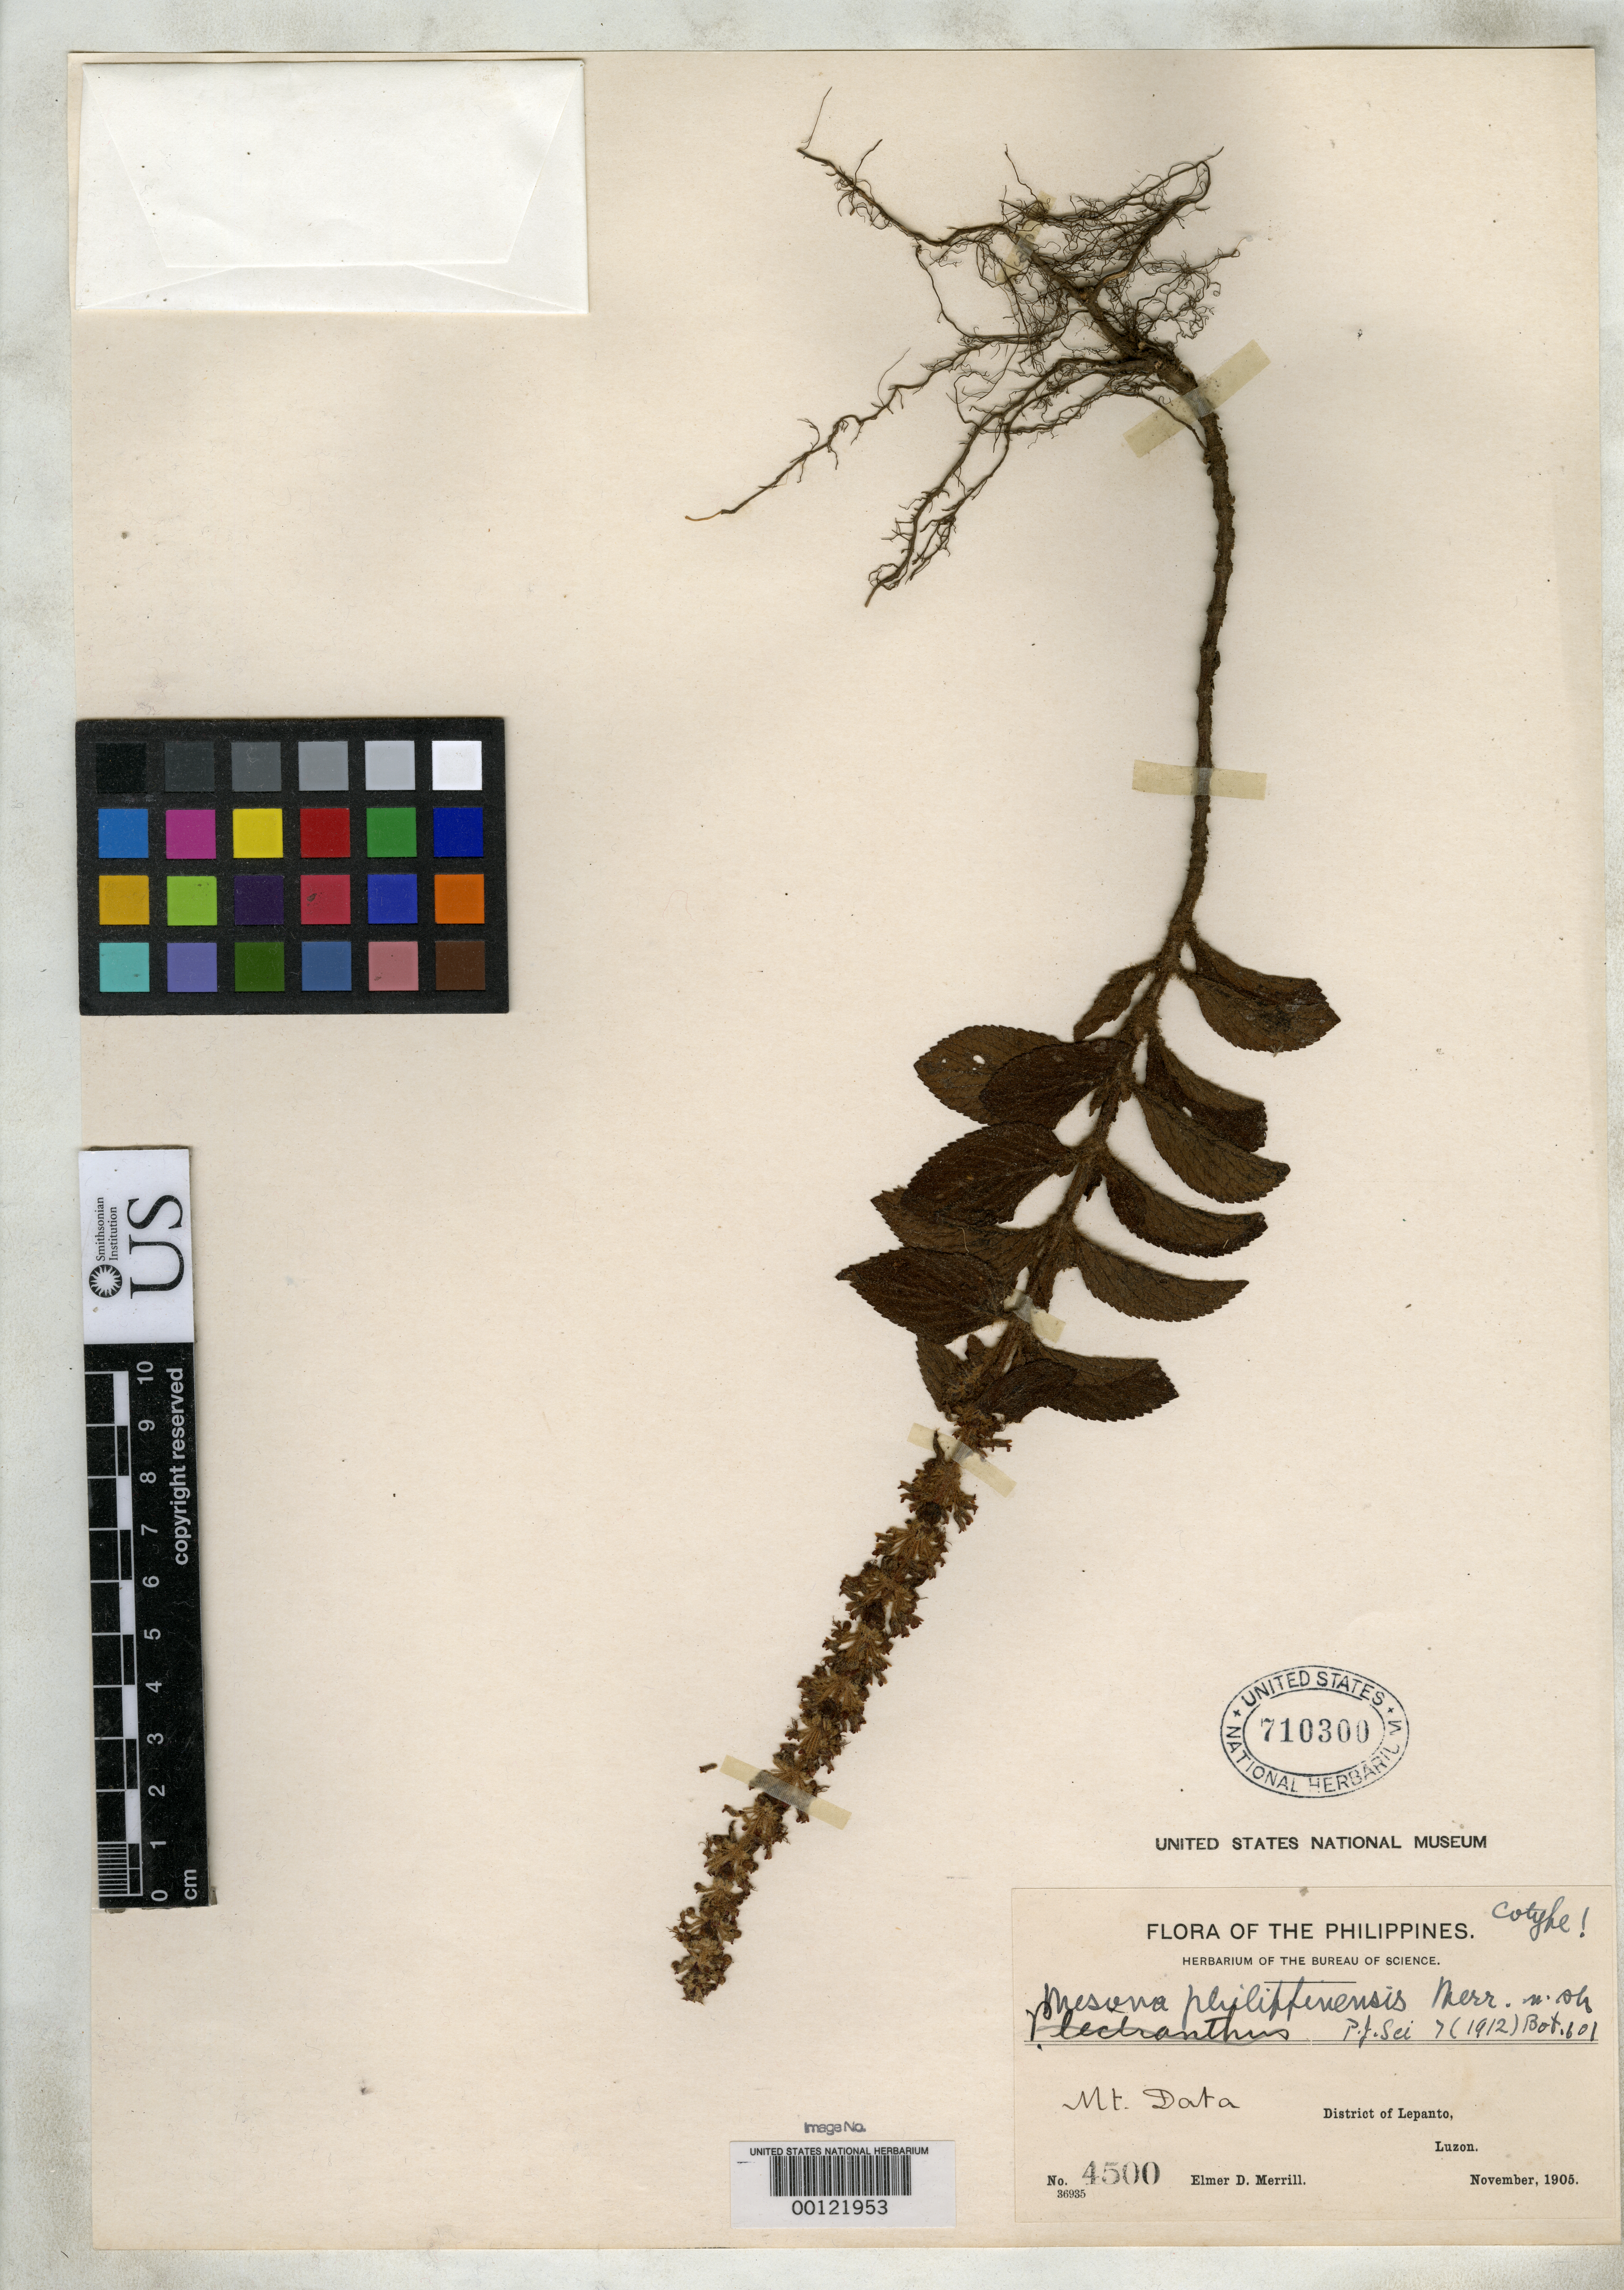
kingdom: Plantae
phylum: Tracheophyta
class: Magnoliopsida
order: Lamiales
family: Lamiaceae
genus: Mesona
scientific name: Mesona philippinensis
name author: Merr.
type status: Isotype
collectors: E. D. Merrill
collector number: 4500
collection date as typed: Nov 1905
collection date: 1905-11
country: Philippines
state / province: Cordillera (Administrative Region)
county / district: Mountain province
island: Luzon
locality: Lepanto Subprov., Mt. Data.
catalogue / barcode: US 710300